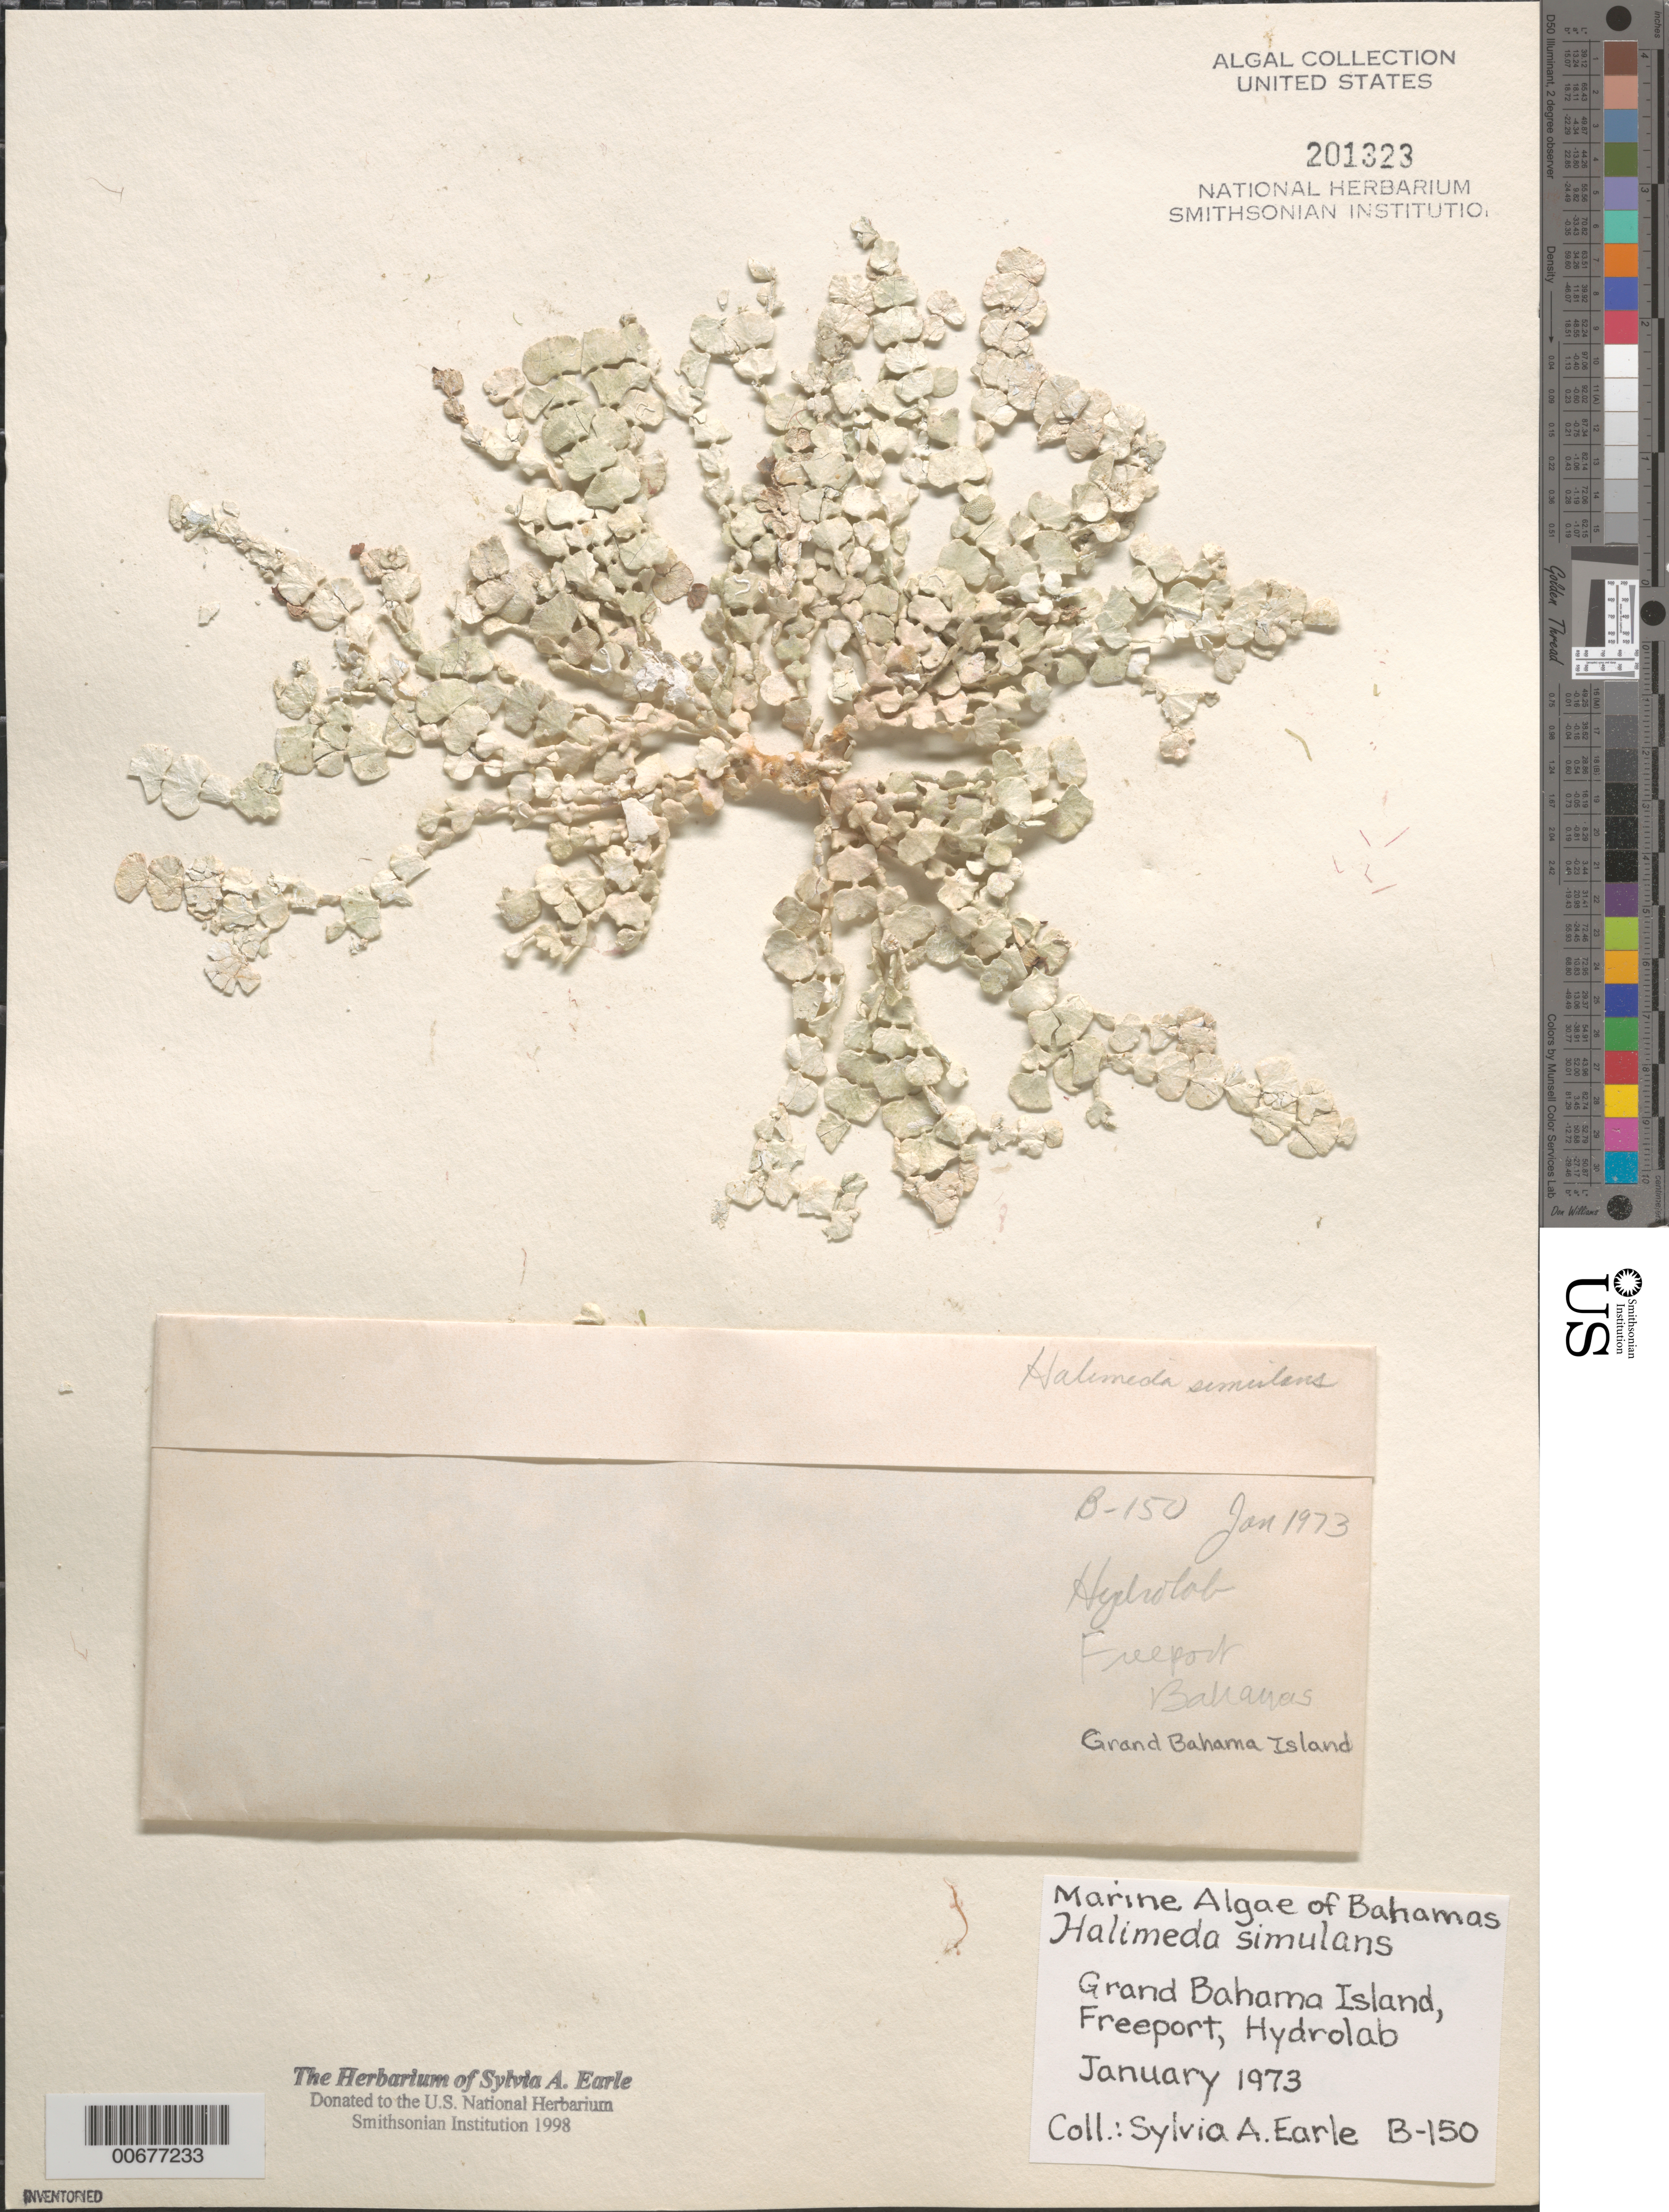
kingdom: Plantae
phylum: Chlorophyta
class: Ulvophyceae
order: Bryopsidales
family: Halimedaceae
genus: Halimeda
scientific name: Halimeda simulans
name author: M. Howe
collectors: S. A. Earle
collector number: B-150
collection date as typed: Jan 1973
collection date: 1973-01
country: Bahamas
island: Grand Bahama Island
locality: Freeport, Hydrolab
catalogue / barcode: US 201323